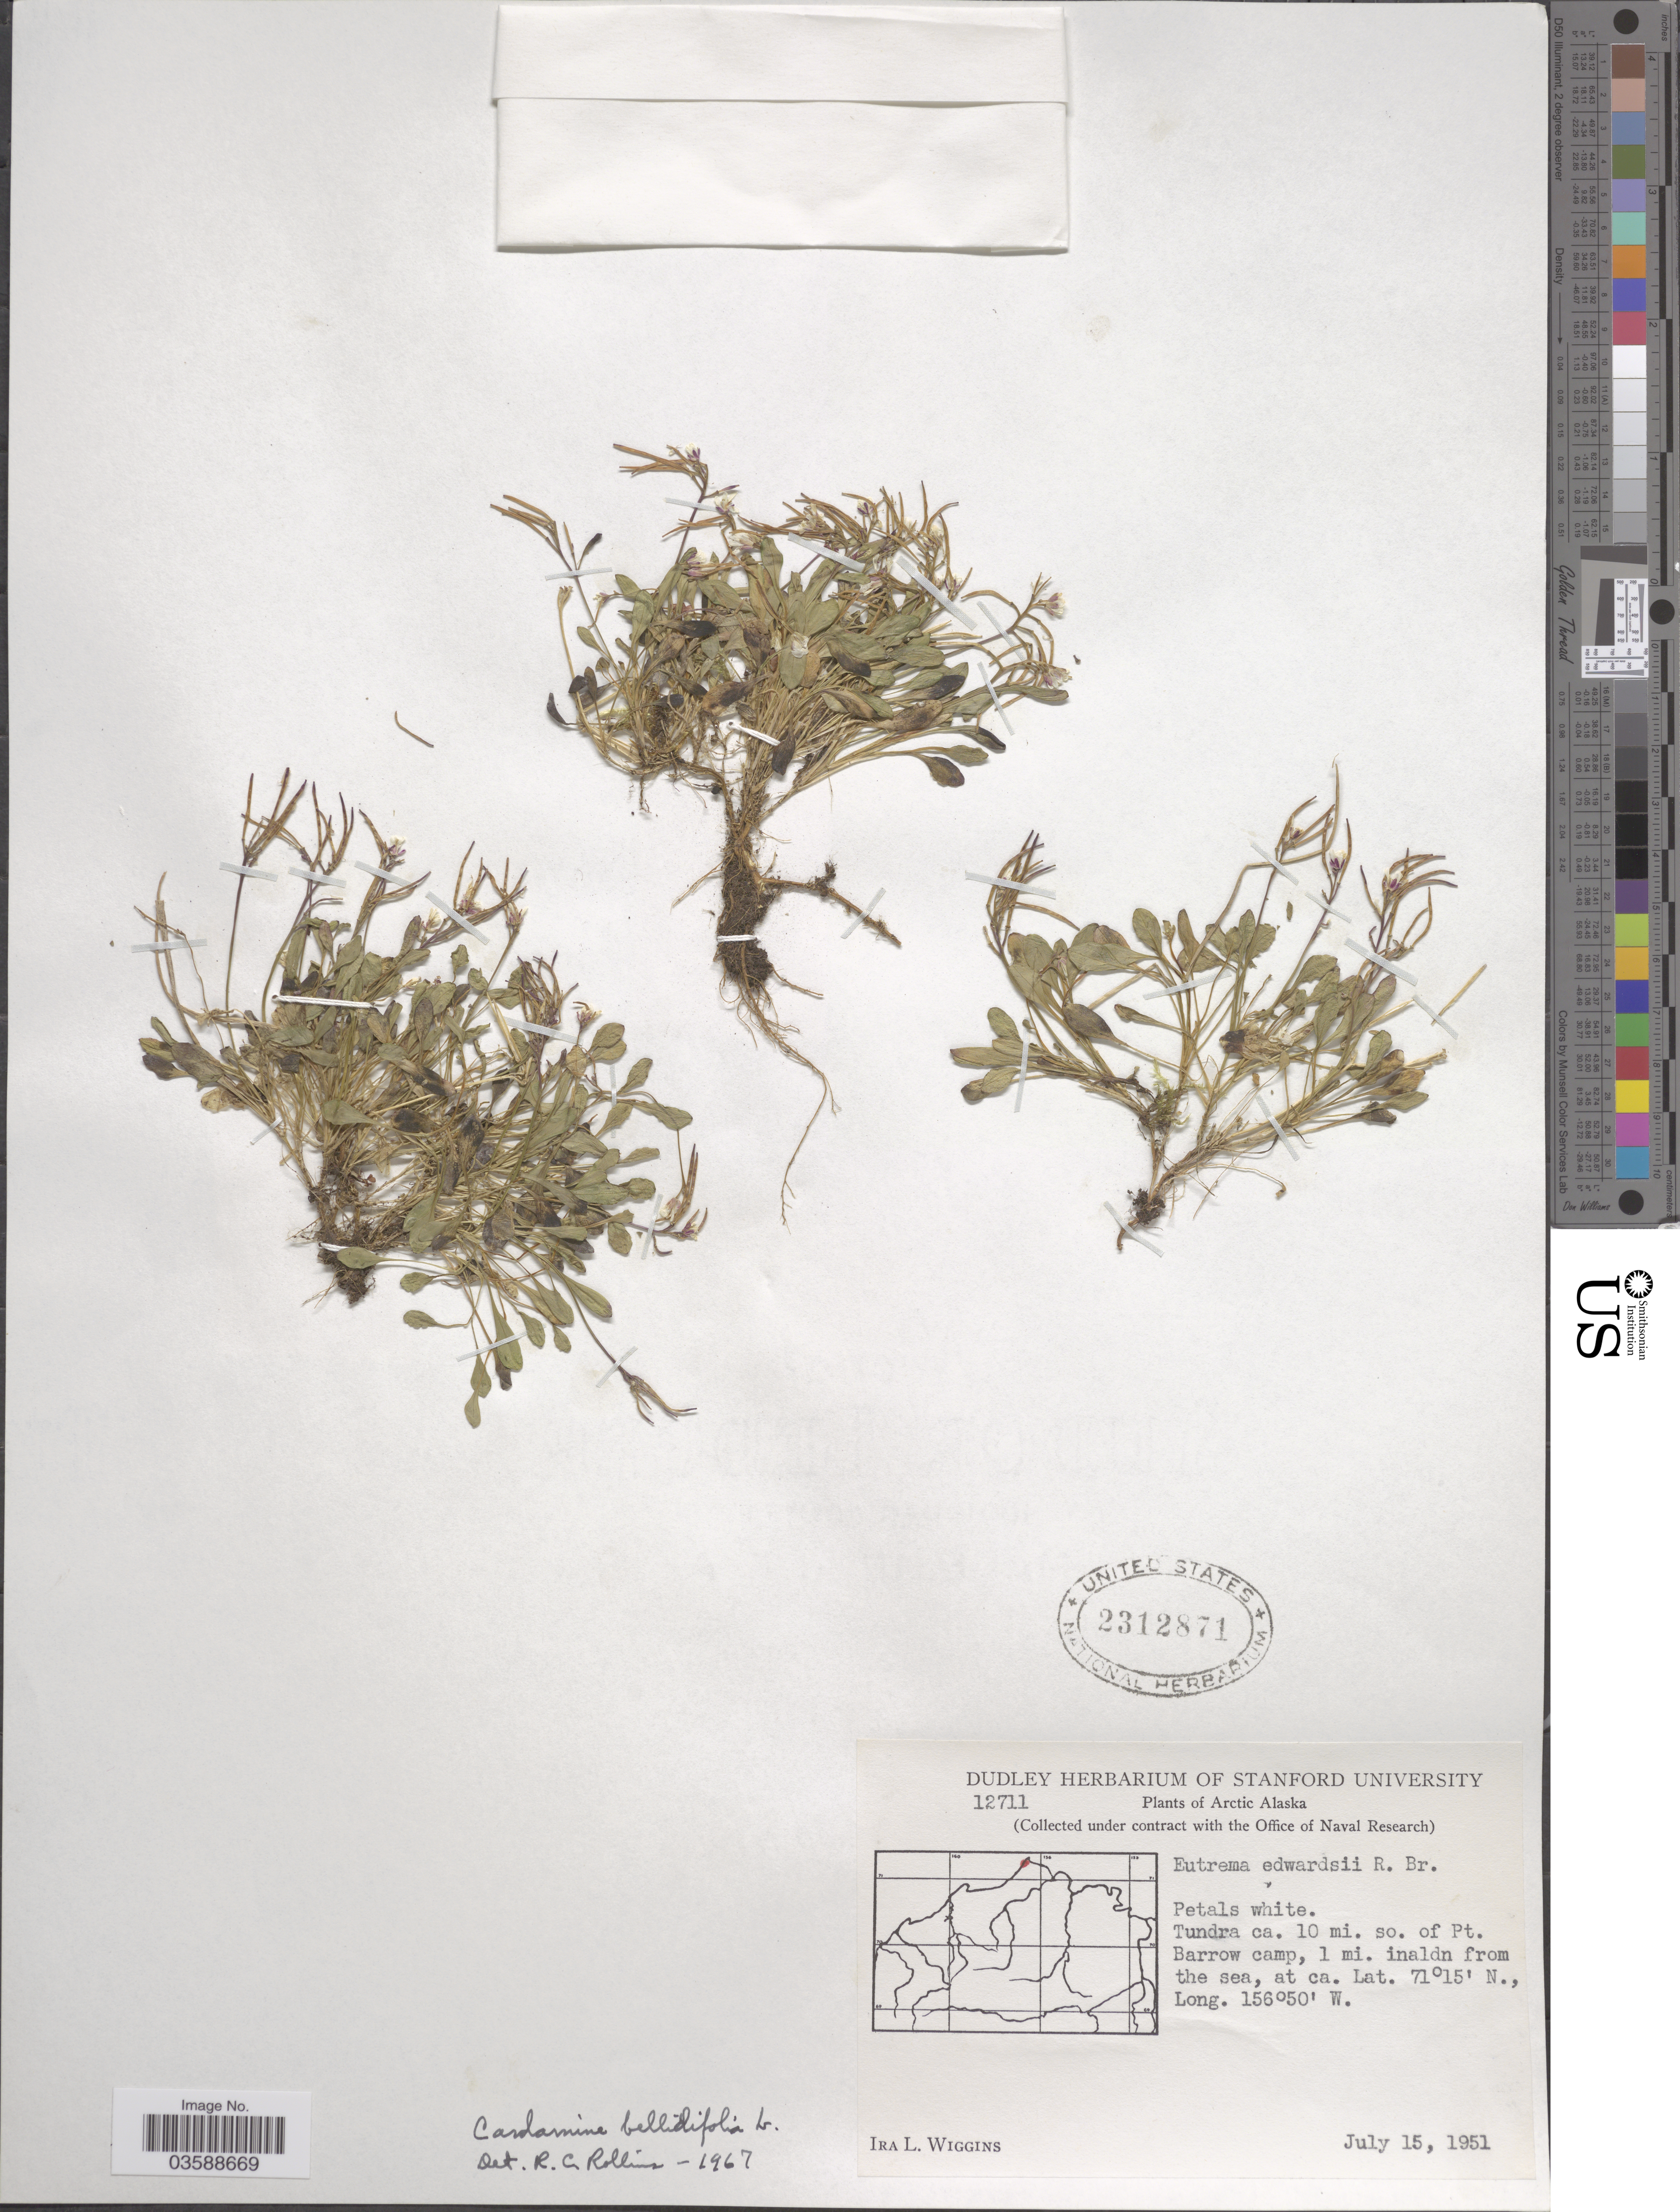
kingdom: Plantae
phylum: Tracheophyta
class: Magnoliopsida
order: Brassicales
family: Brassicaceae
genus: Cardamine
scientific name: Cardamine bellidifolia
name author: L.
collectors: I. L. Wiggins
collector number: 12711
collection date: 1951-07-15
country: United States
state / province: Alaska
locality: Arctic Laska. Tundra ca. 10 mi. so. of Pt. Barrow camp, 1 mi.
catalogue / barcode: US 2312871